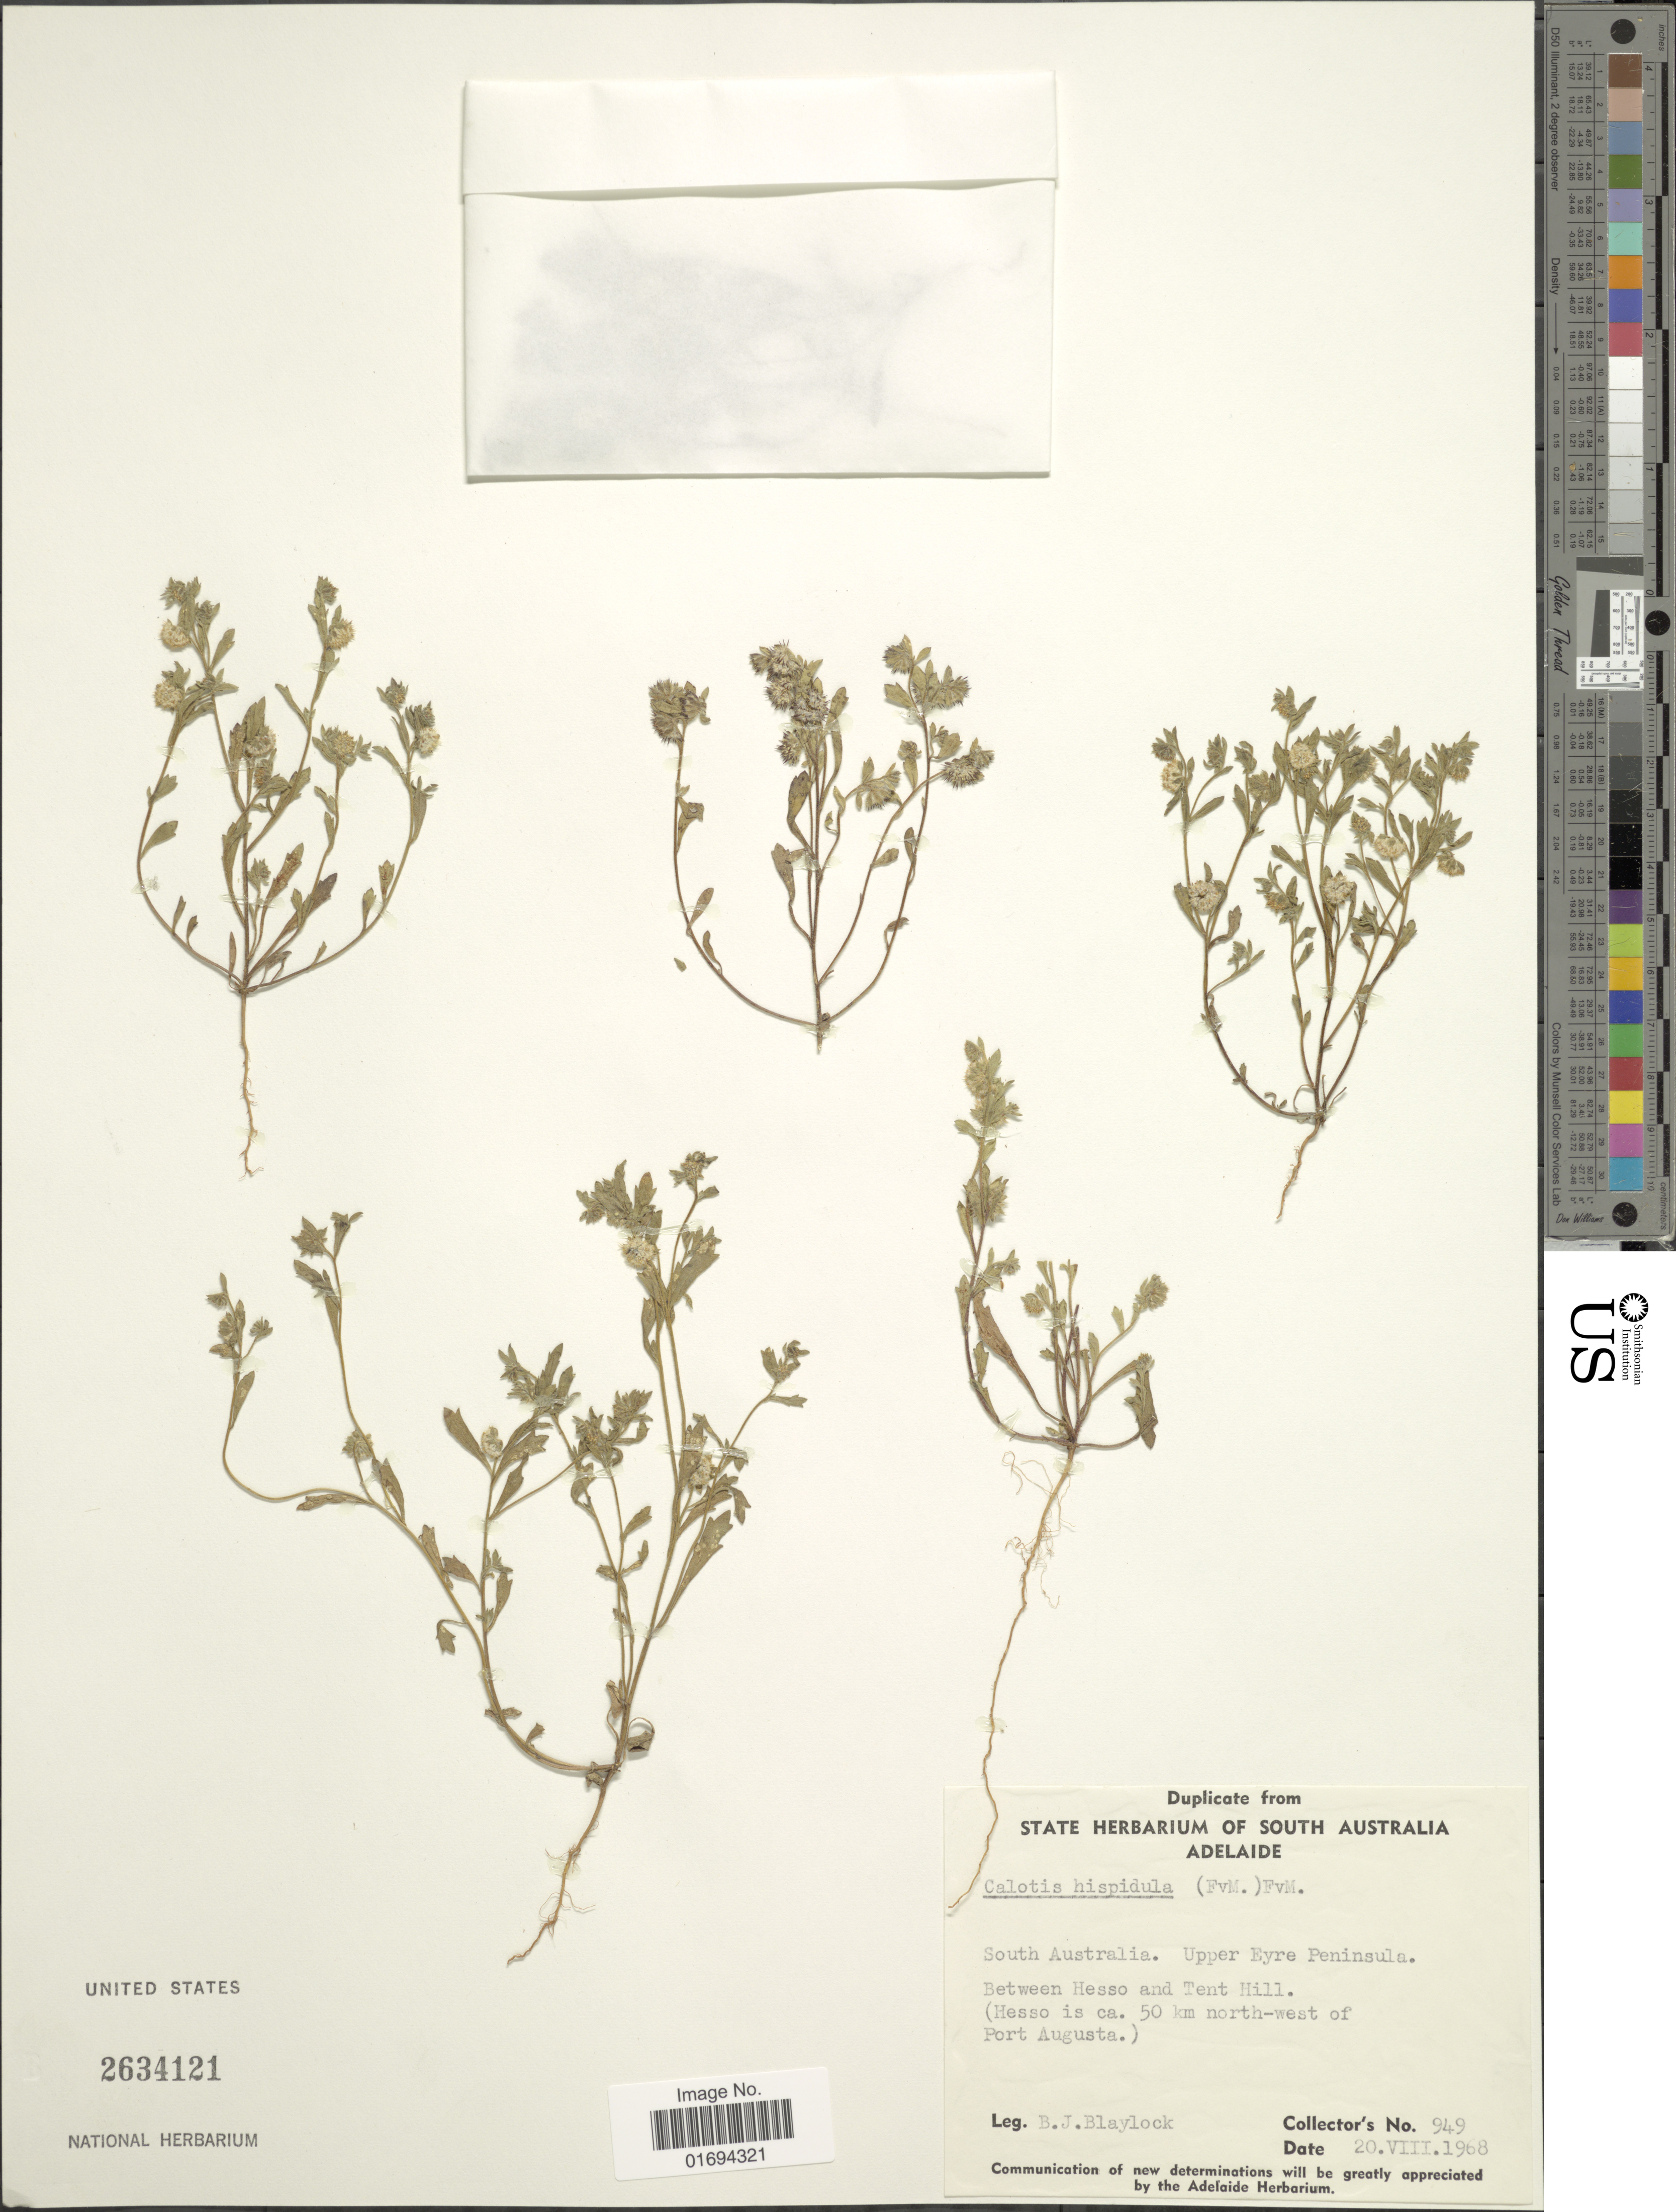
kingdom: Plantae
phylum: Tracheophyta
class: Magnoliopsida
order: Asterales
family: Asteraceae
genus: Calotis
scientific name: Calotis hispidula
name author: (F. Muell.) F. Muell.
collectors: B. Blaylock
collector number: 949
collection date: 1968-08-20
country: Australia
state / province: South Australia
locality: Upper Eyre Peninsula, between Hesso and Tent Hill, (Hesso is ca. 50 km north-west of Port Augusta)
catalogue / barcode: US 2634121